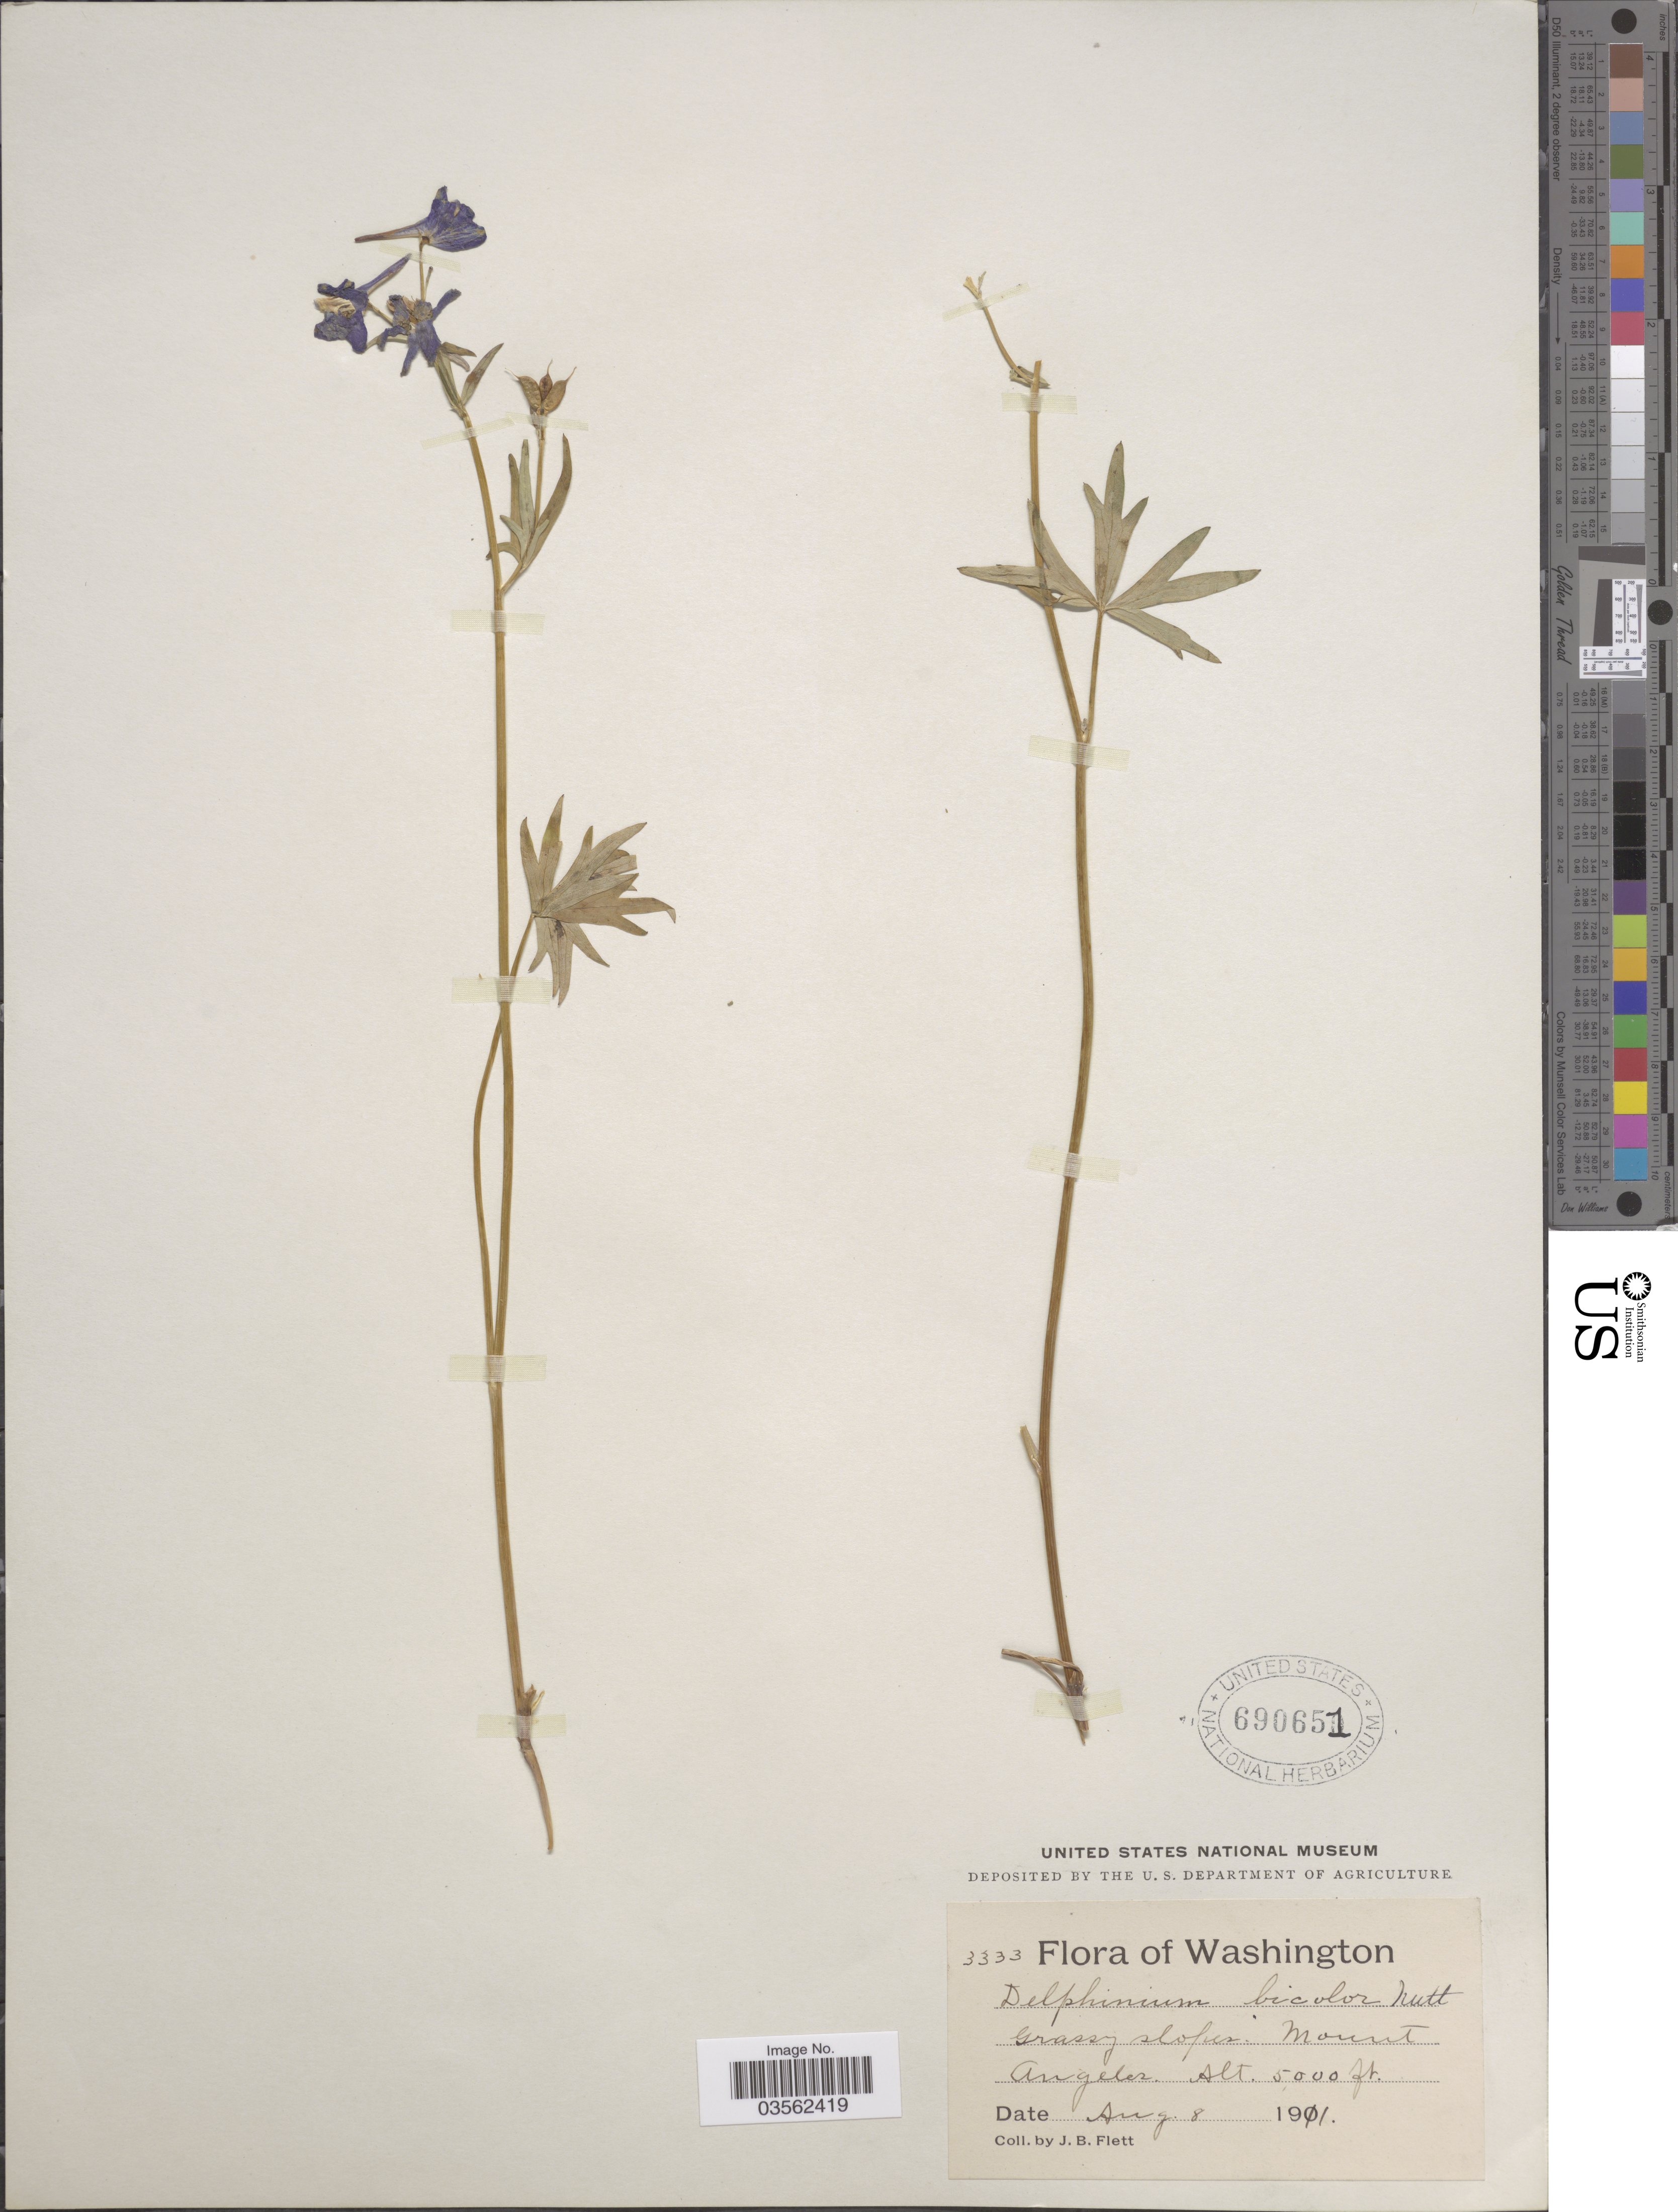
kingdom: Plantae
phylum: Tracheophyta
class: Magnoliopsida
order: Ranunculales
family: Ranunculaceae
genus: Delphinium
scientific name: Delphinium bicolor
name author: Nutt.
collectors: J. Flett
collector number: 3333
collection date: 1911-08-08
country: United States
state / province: Washington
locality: Mount Angeles.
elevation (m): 1524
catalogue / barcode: US 690651